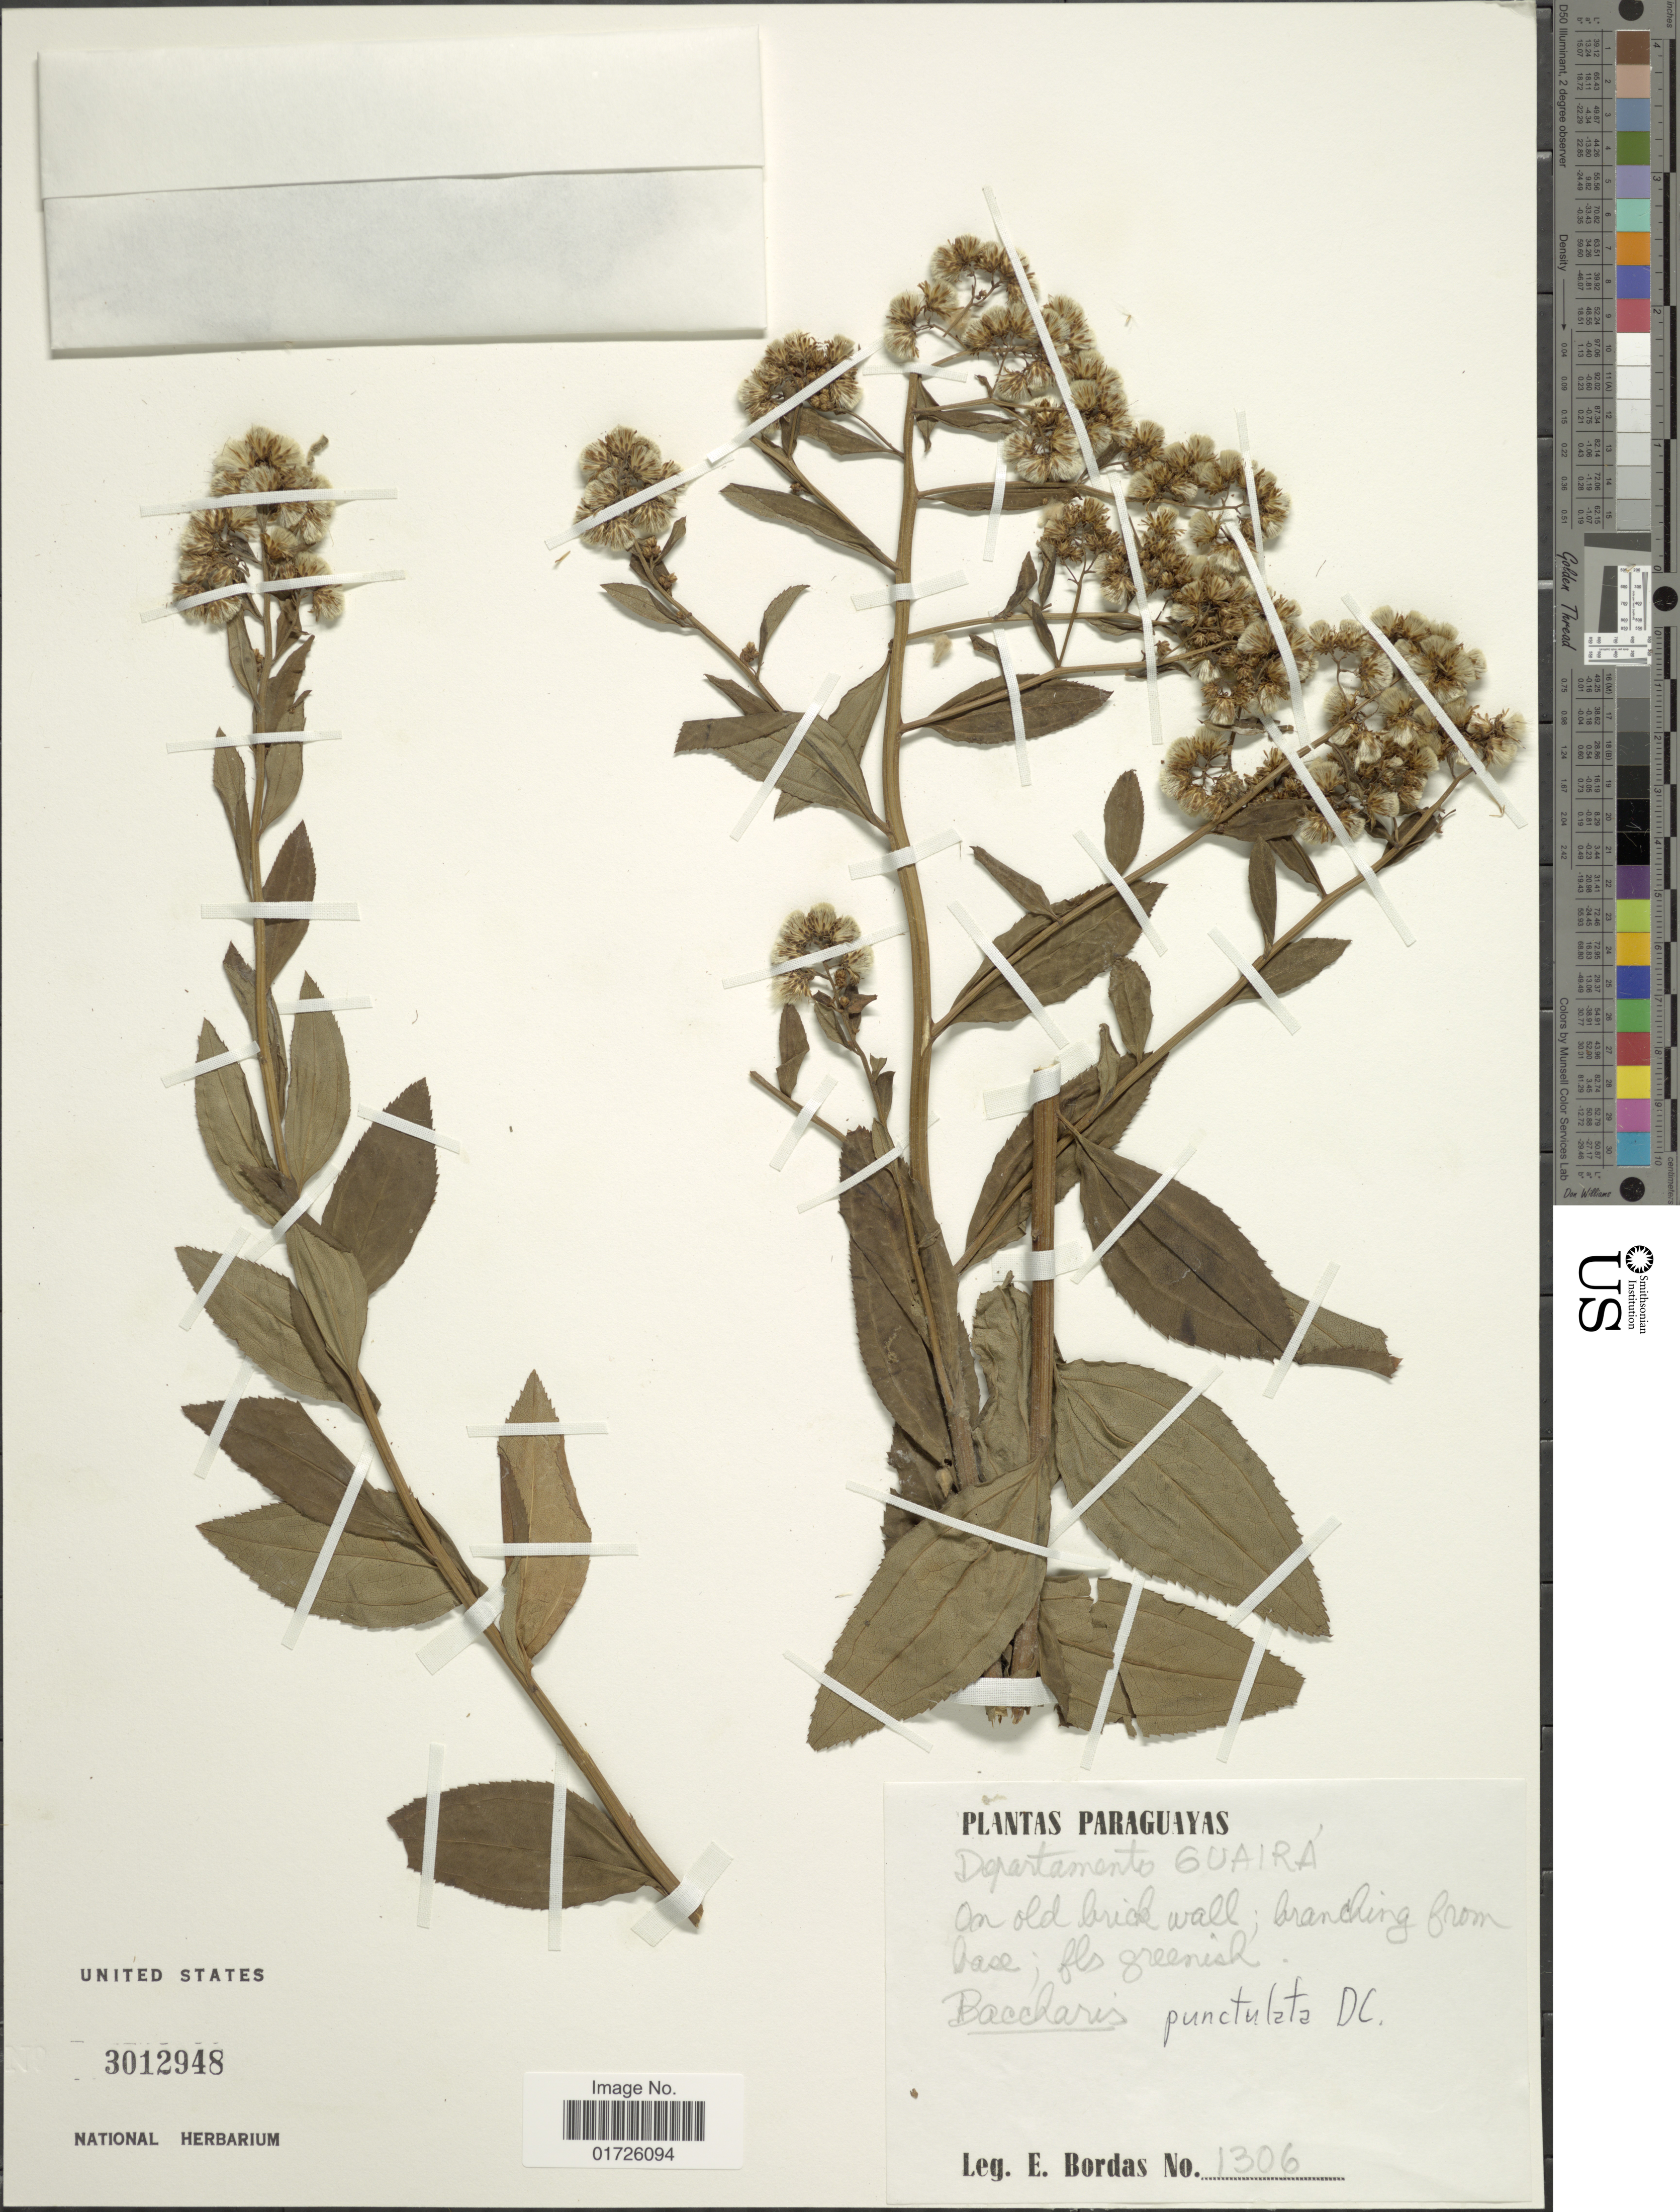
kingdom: Plantae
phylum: Tracheophyta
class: Magnoliopsida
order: Asterales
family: Asteraceae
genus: Baccharis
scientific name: Baccharis punctulata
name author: DC.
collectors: E. Bordas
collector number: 1306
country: Paraguay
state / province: Guaira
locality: Departamento Guairá. On old brick wall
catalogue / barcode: US 3012948